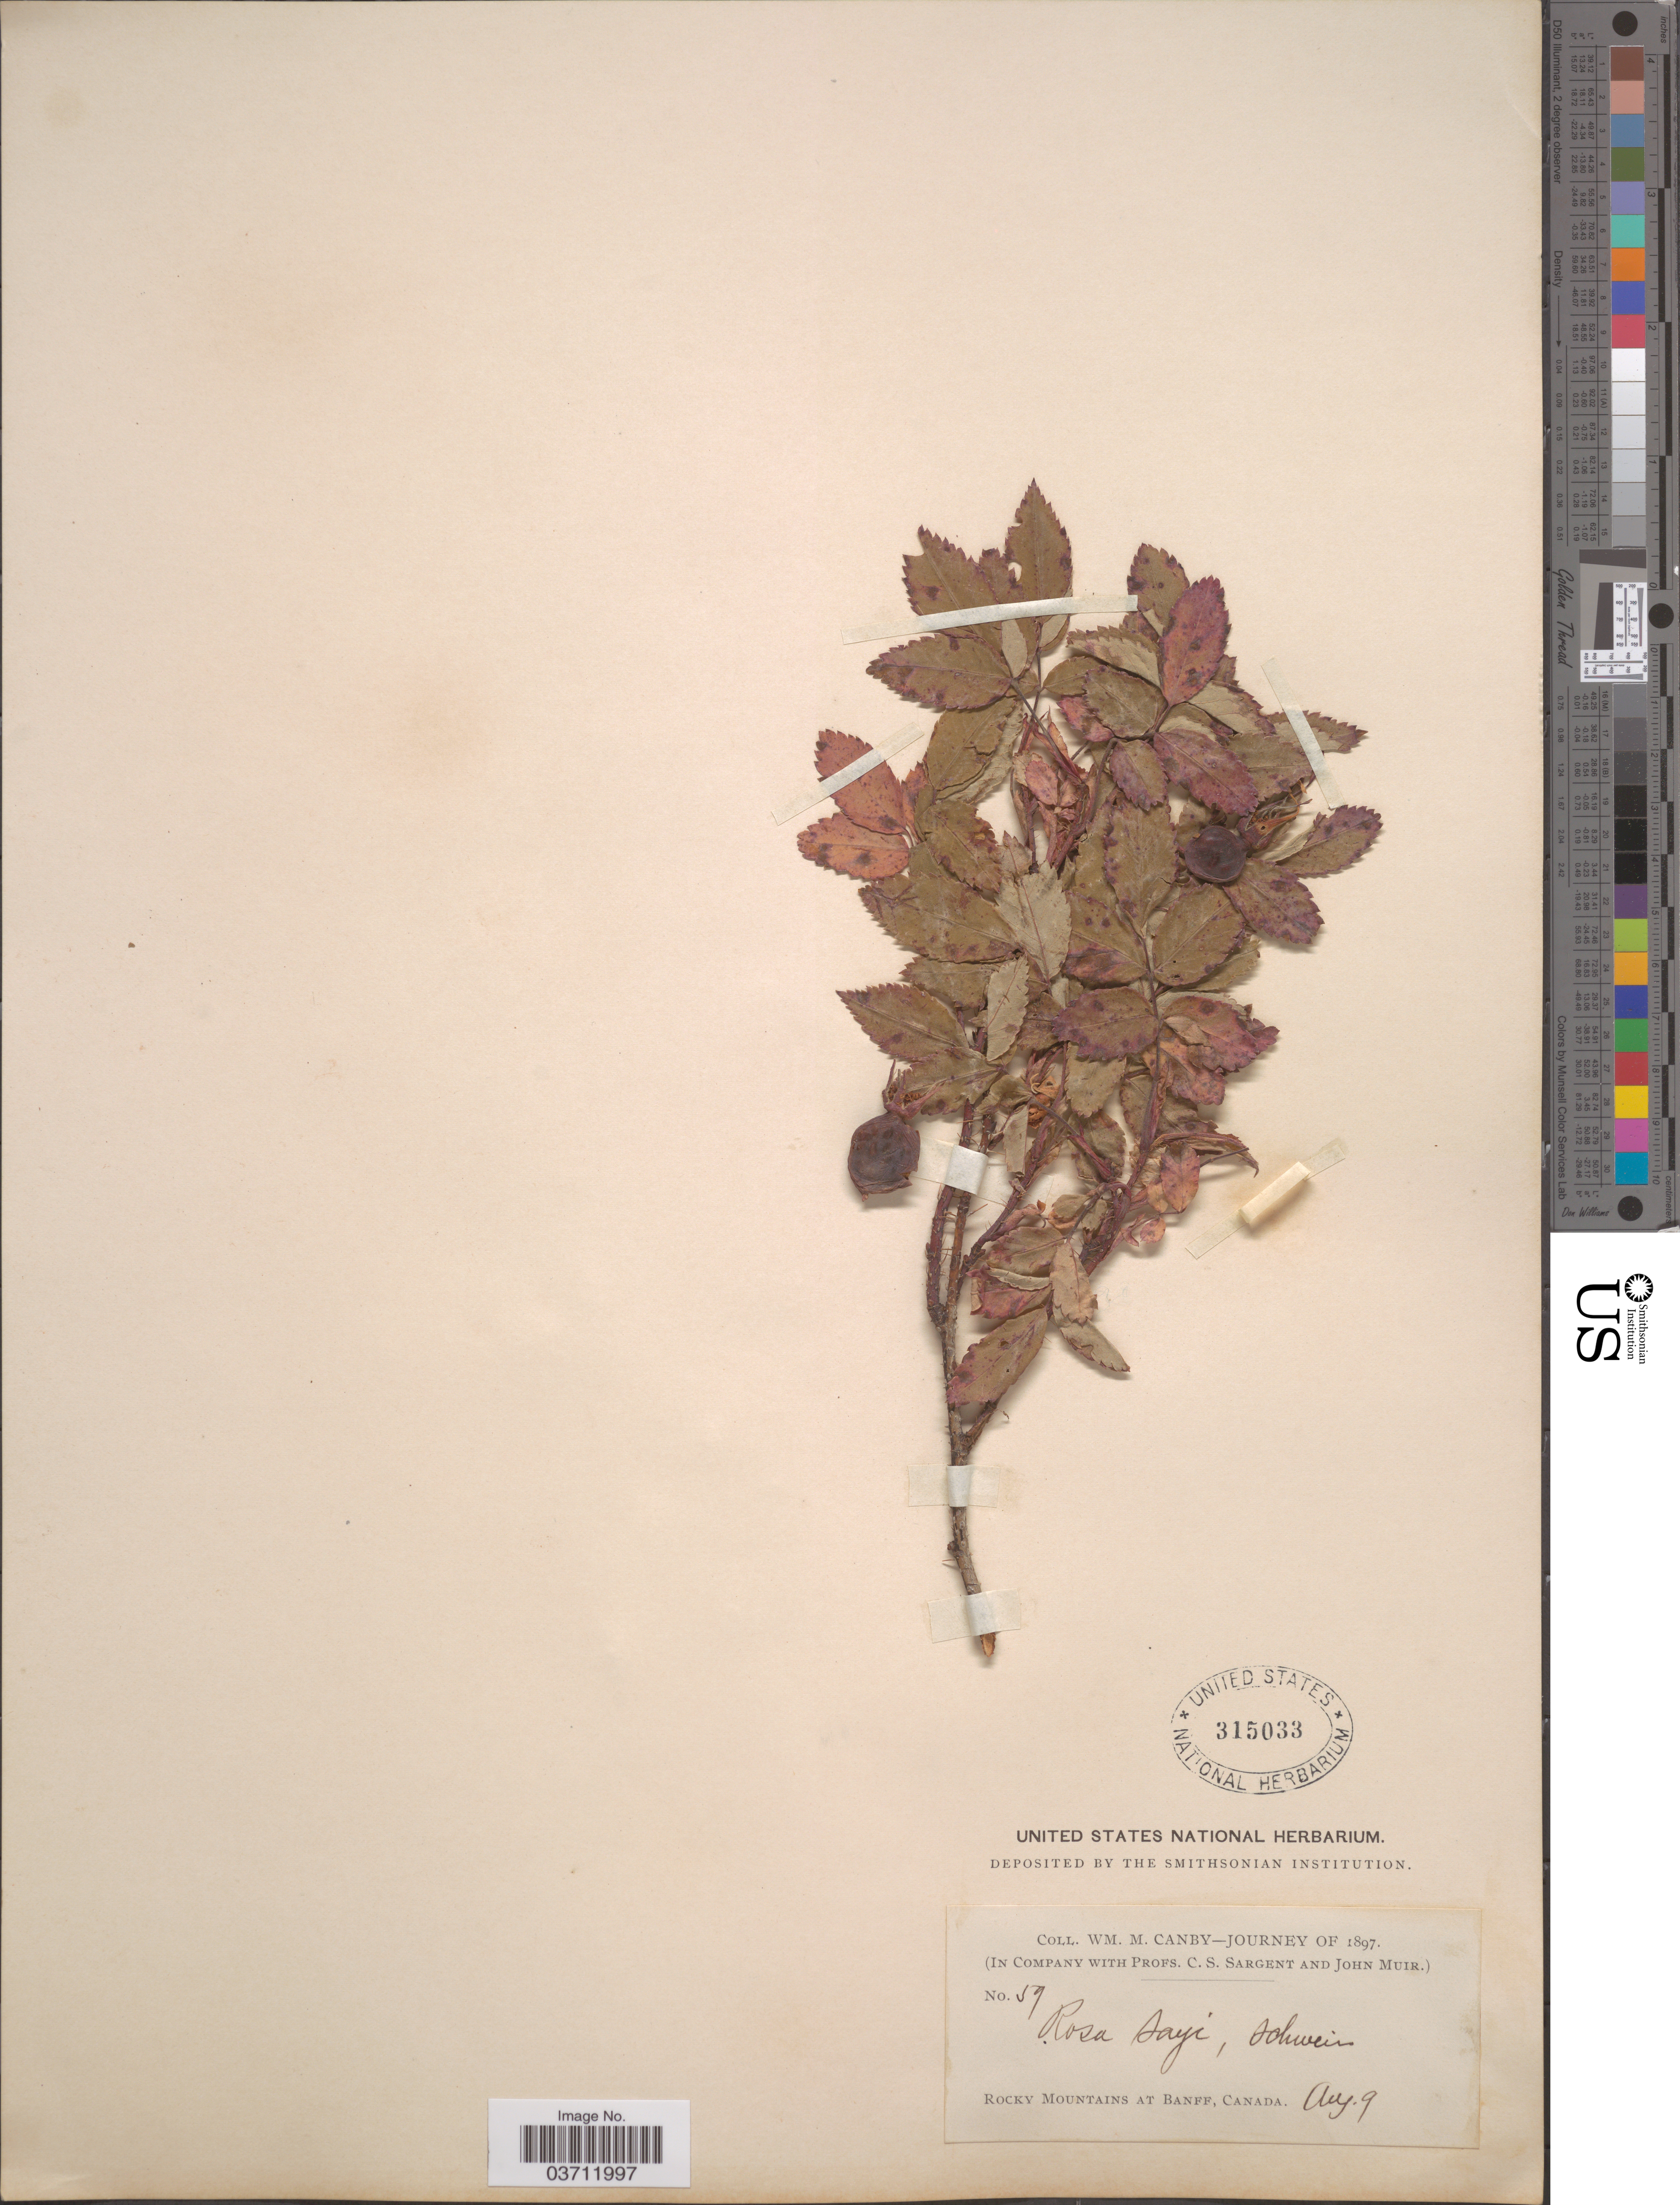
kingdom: Plantae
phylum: Tracheophyta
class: Magnoliopsida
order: Rosales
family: Rosaceae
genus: Rosa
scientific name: Rosa sayi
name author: Schwein.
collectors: W. M. Canby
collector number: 59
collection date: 1897-08-09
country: Canada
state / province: Alberta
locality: Rocky Mountains at Banff.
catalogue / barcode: US 315033